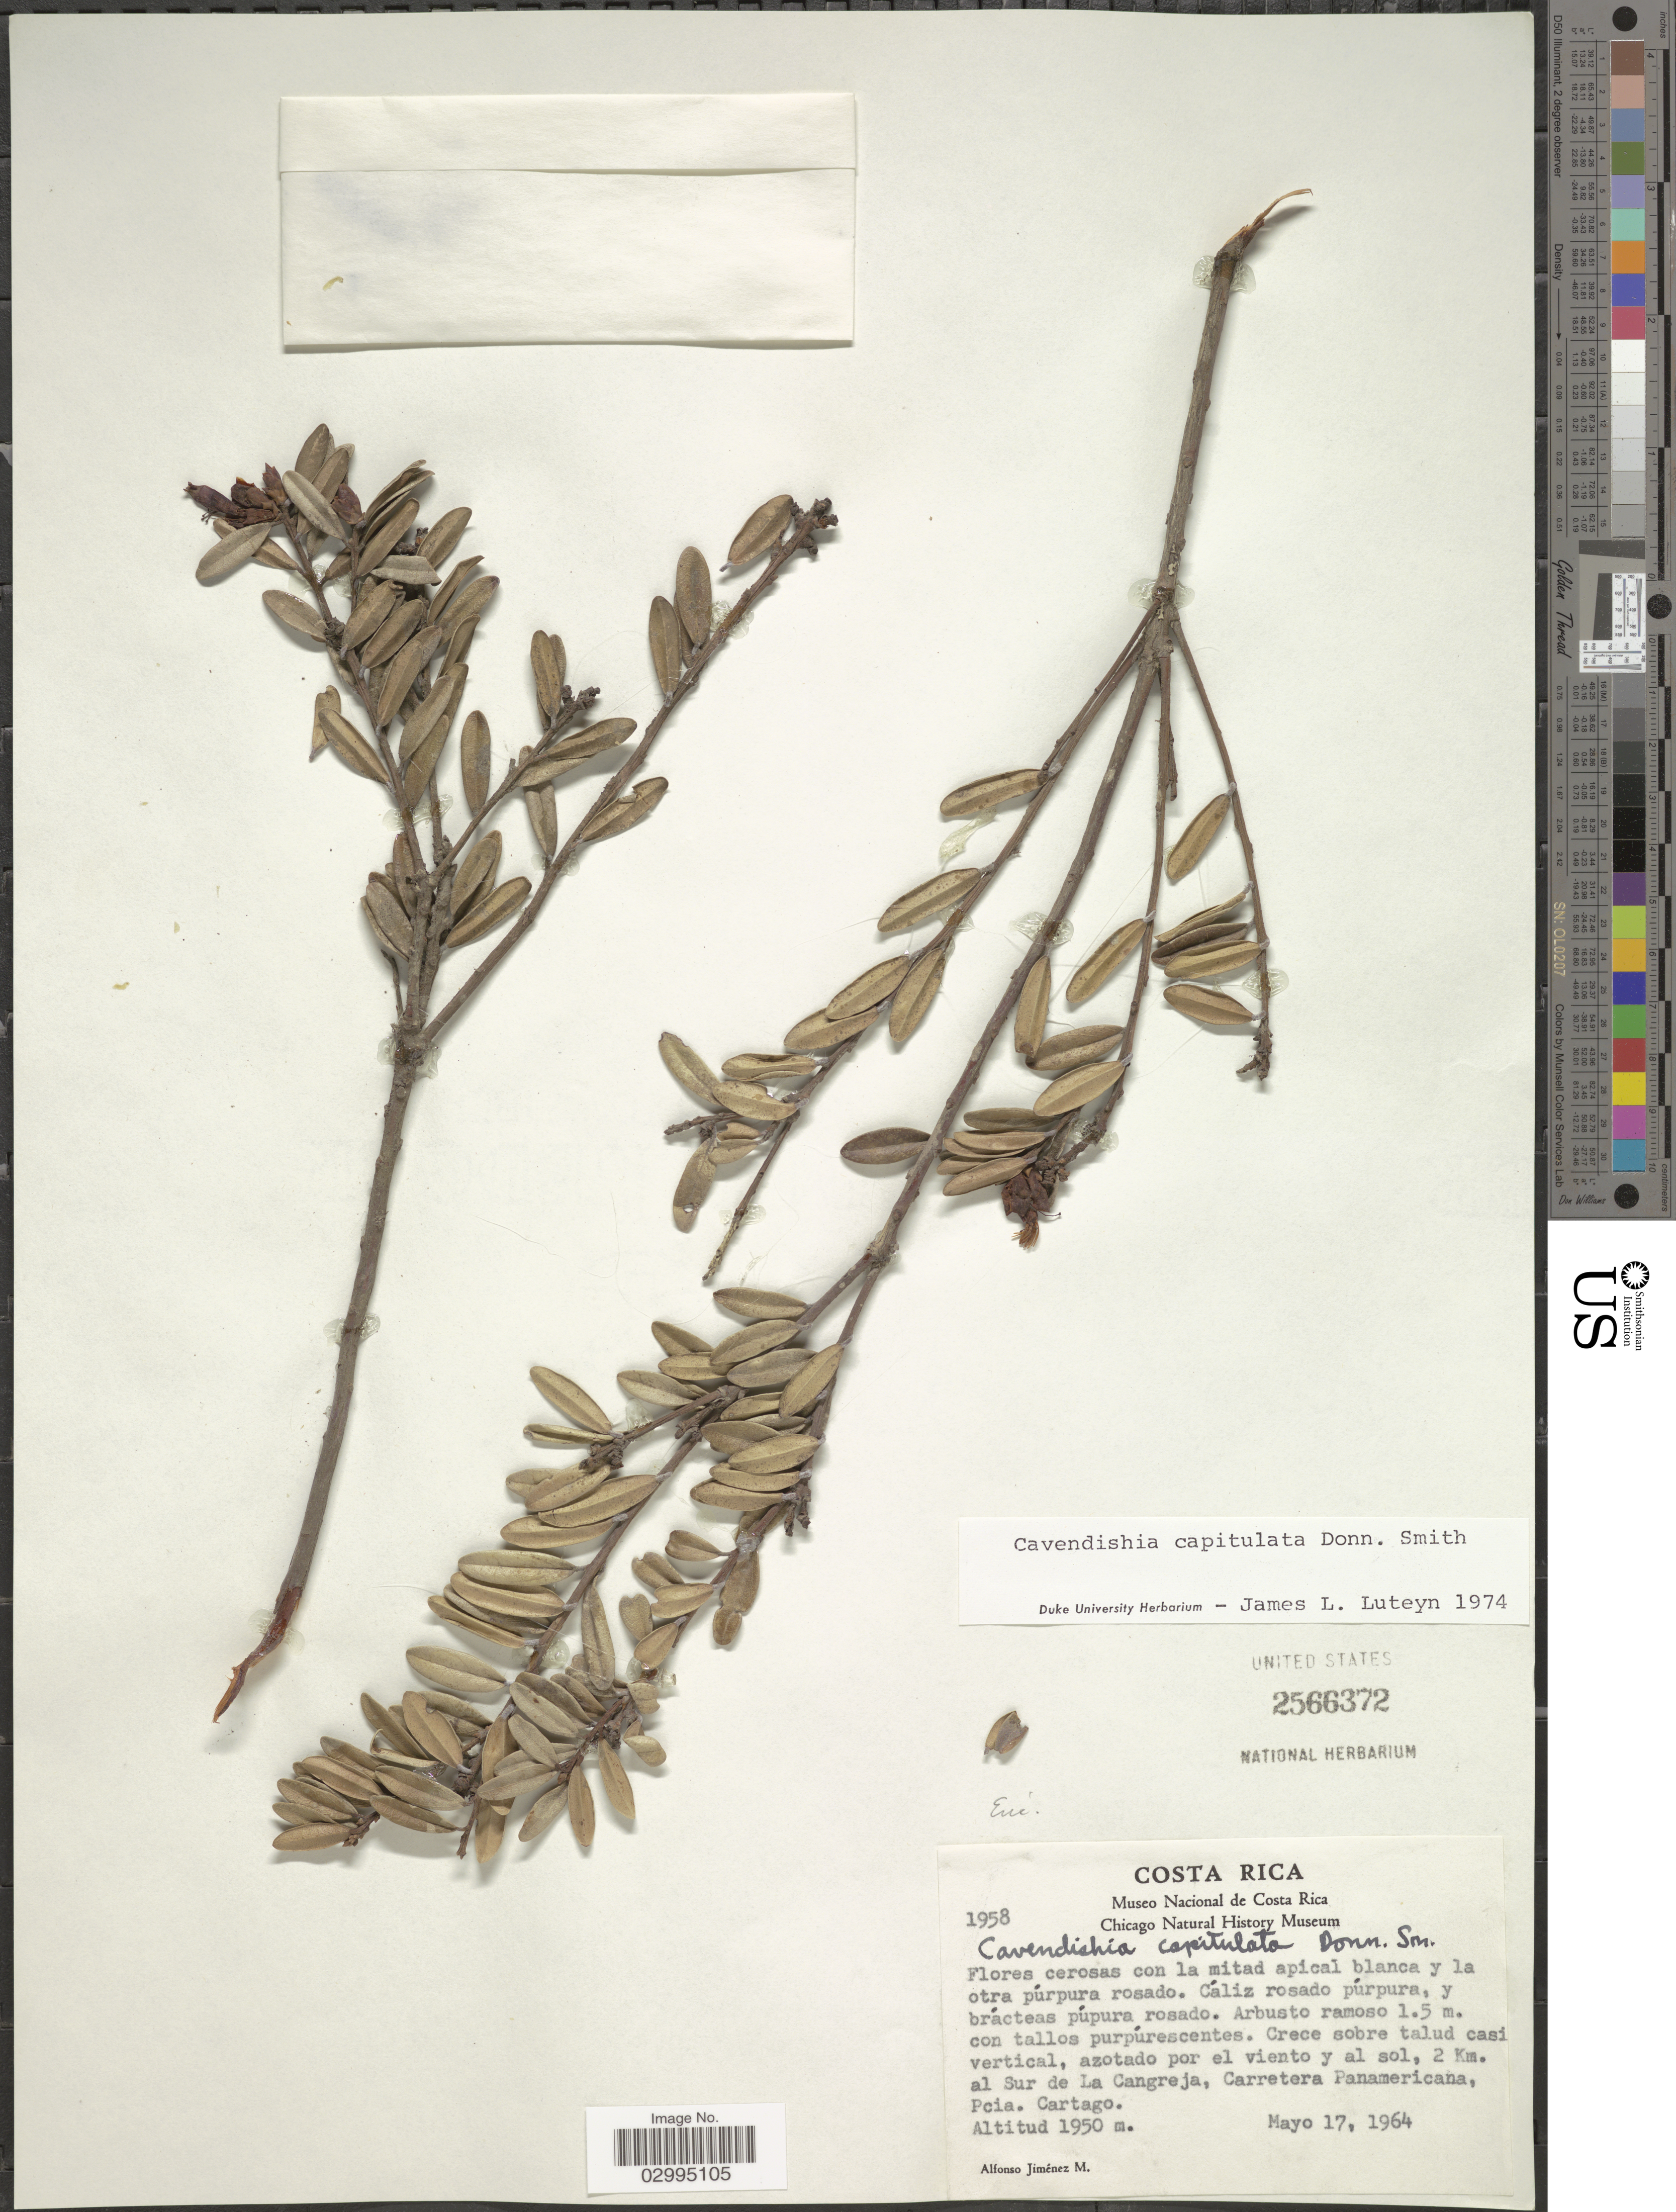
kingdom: Plantae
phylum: Tracheophyta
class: Magnoliopsida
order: Ericales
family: Ericaceae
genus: Cavendishia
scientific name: Cavendishia capitulata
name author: Donn. Sm.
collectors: A. Jimenez M.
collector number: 1958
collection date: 1964-05-17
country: Costa Rica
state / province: Cartago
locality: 2 Km. al Sur de La Cangreja, Carretera Panamericana, Pcia. Cartago.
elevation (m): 1950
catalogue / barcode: US 2566372